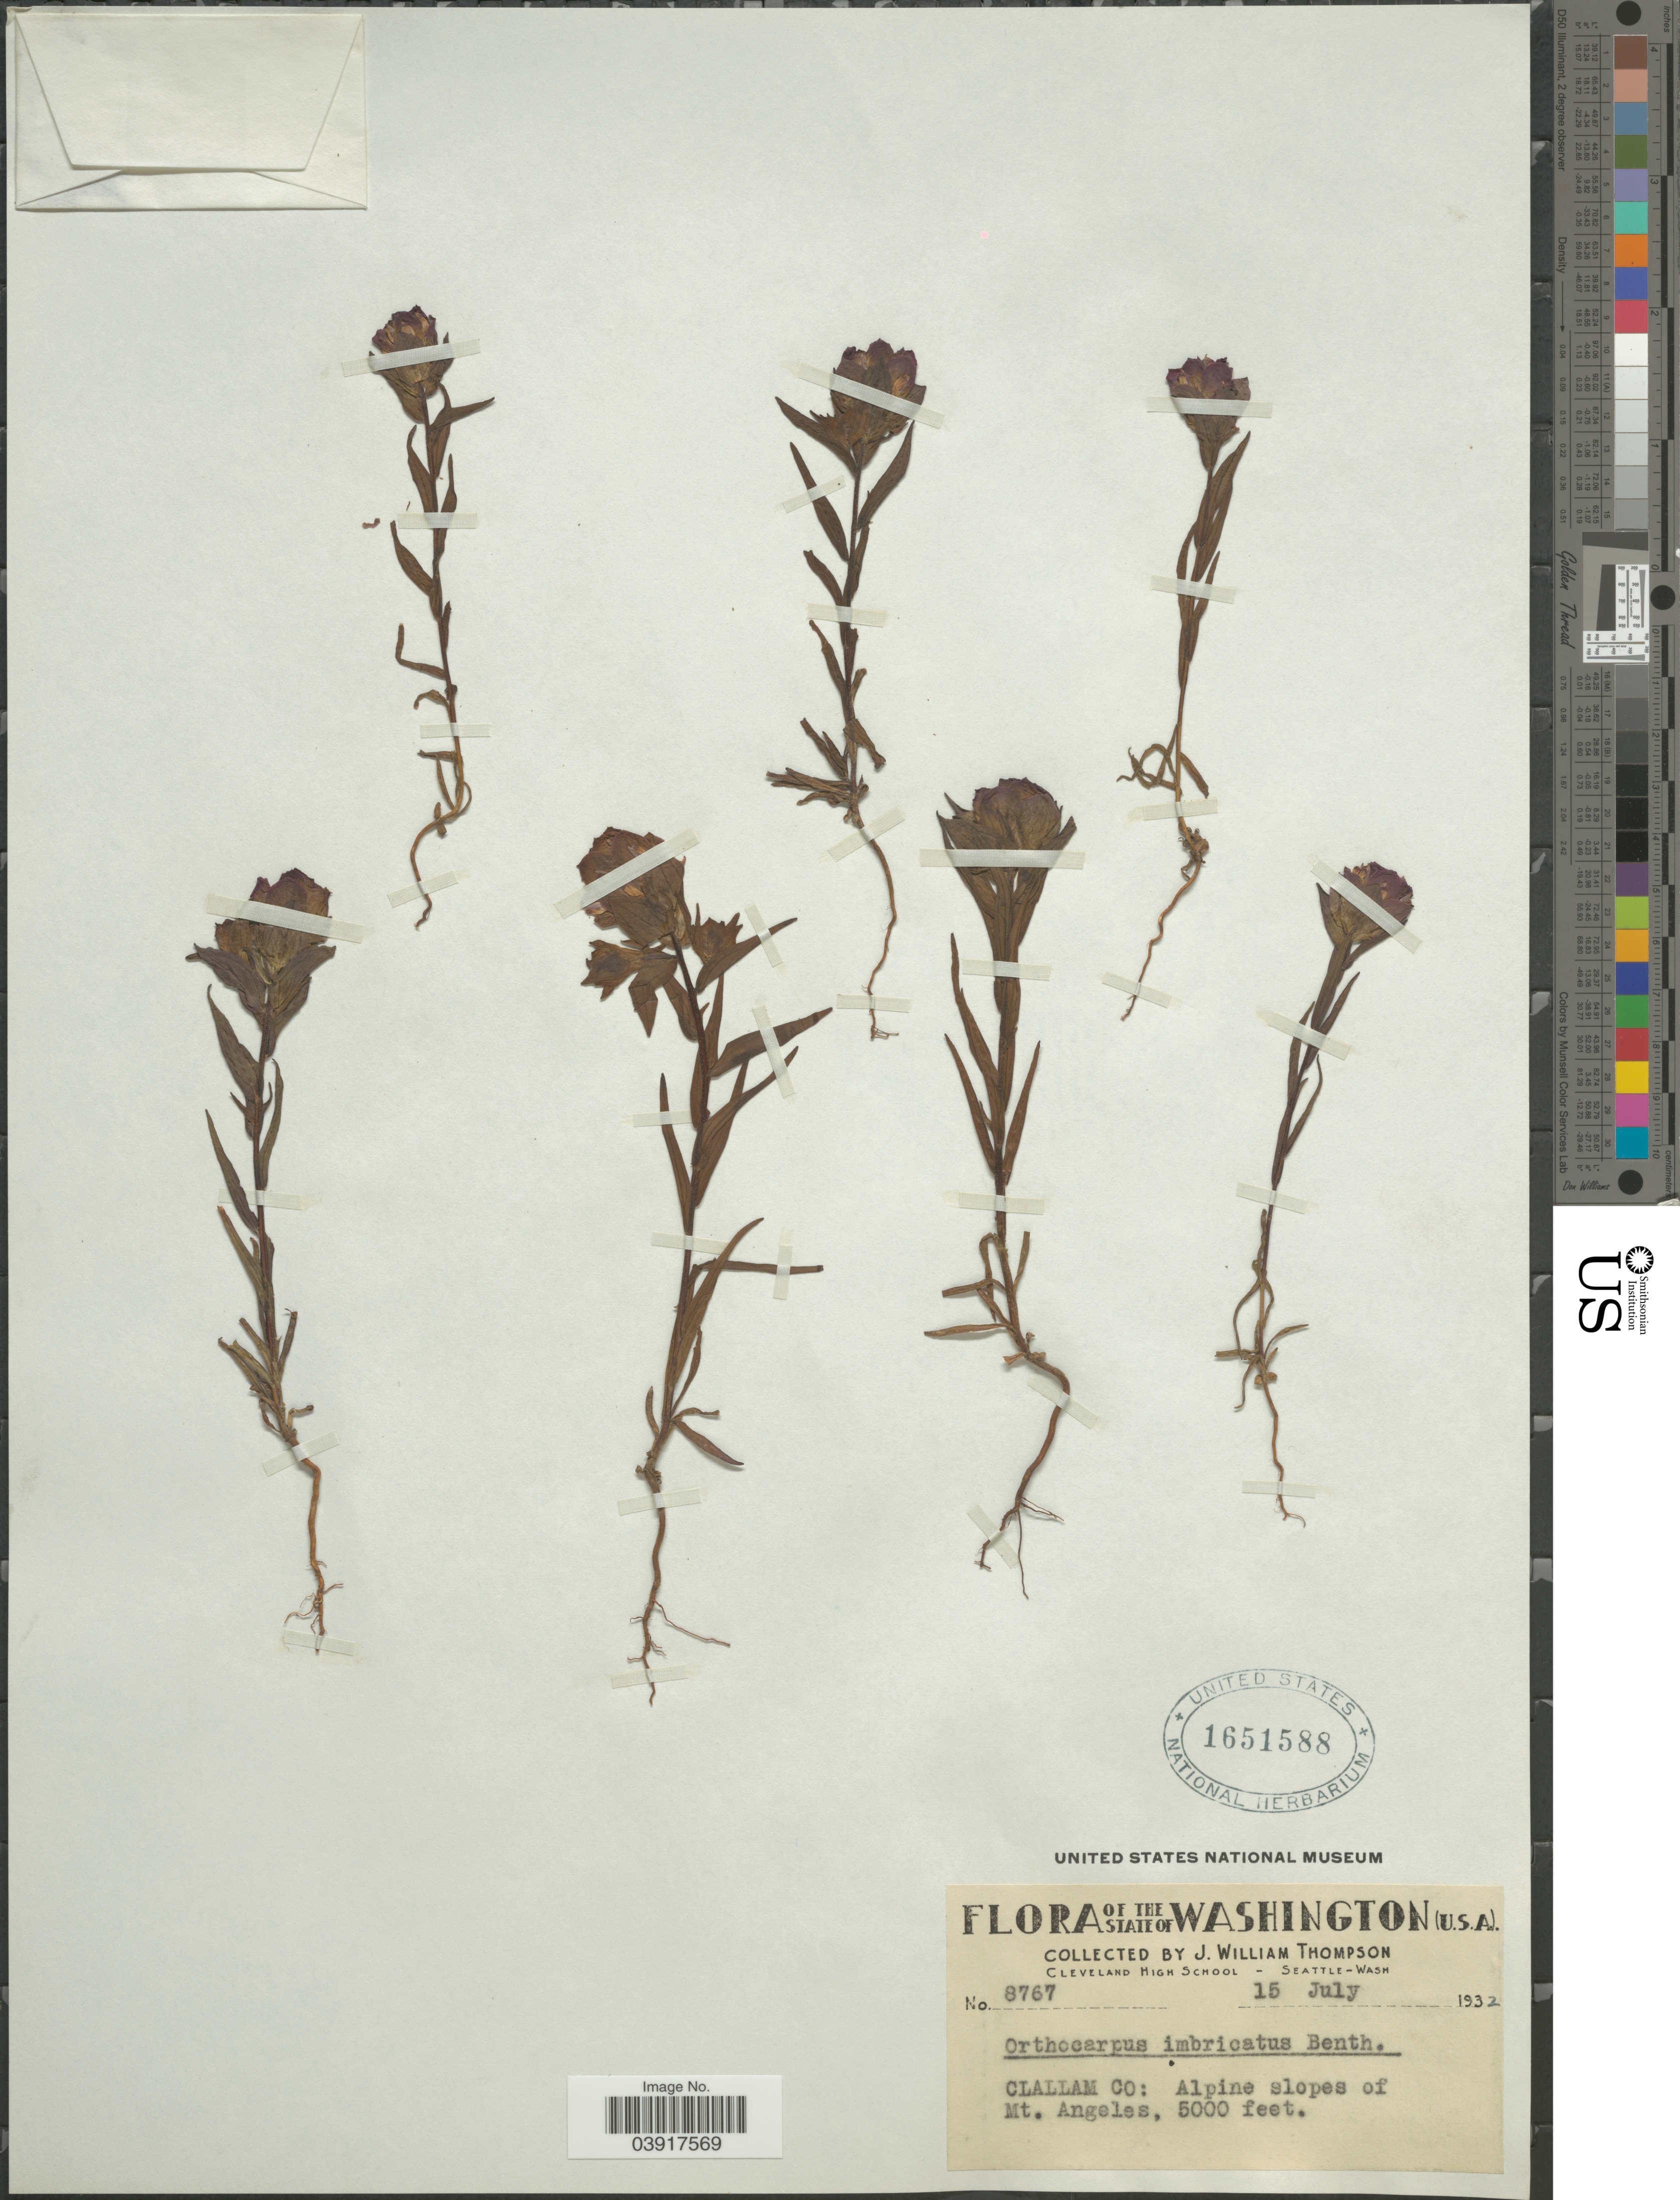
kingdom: Plantae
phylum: Tracheophyta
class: Magnoliopsida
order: Lamiales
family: Orobanchaceae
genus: Orthocarpus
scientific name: Orthocarpus imbricatus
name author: Torr. ex S. Watson in C. King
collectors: J. W. Thompson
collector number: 8767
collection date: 1932-07-15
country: United States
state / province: Washington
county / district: Clallam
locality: Clallam Co: Alpine slopes of Mt. Angeles.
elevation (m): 1524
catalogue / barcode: US 1651588